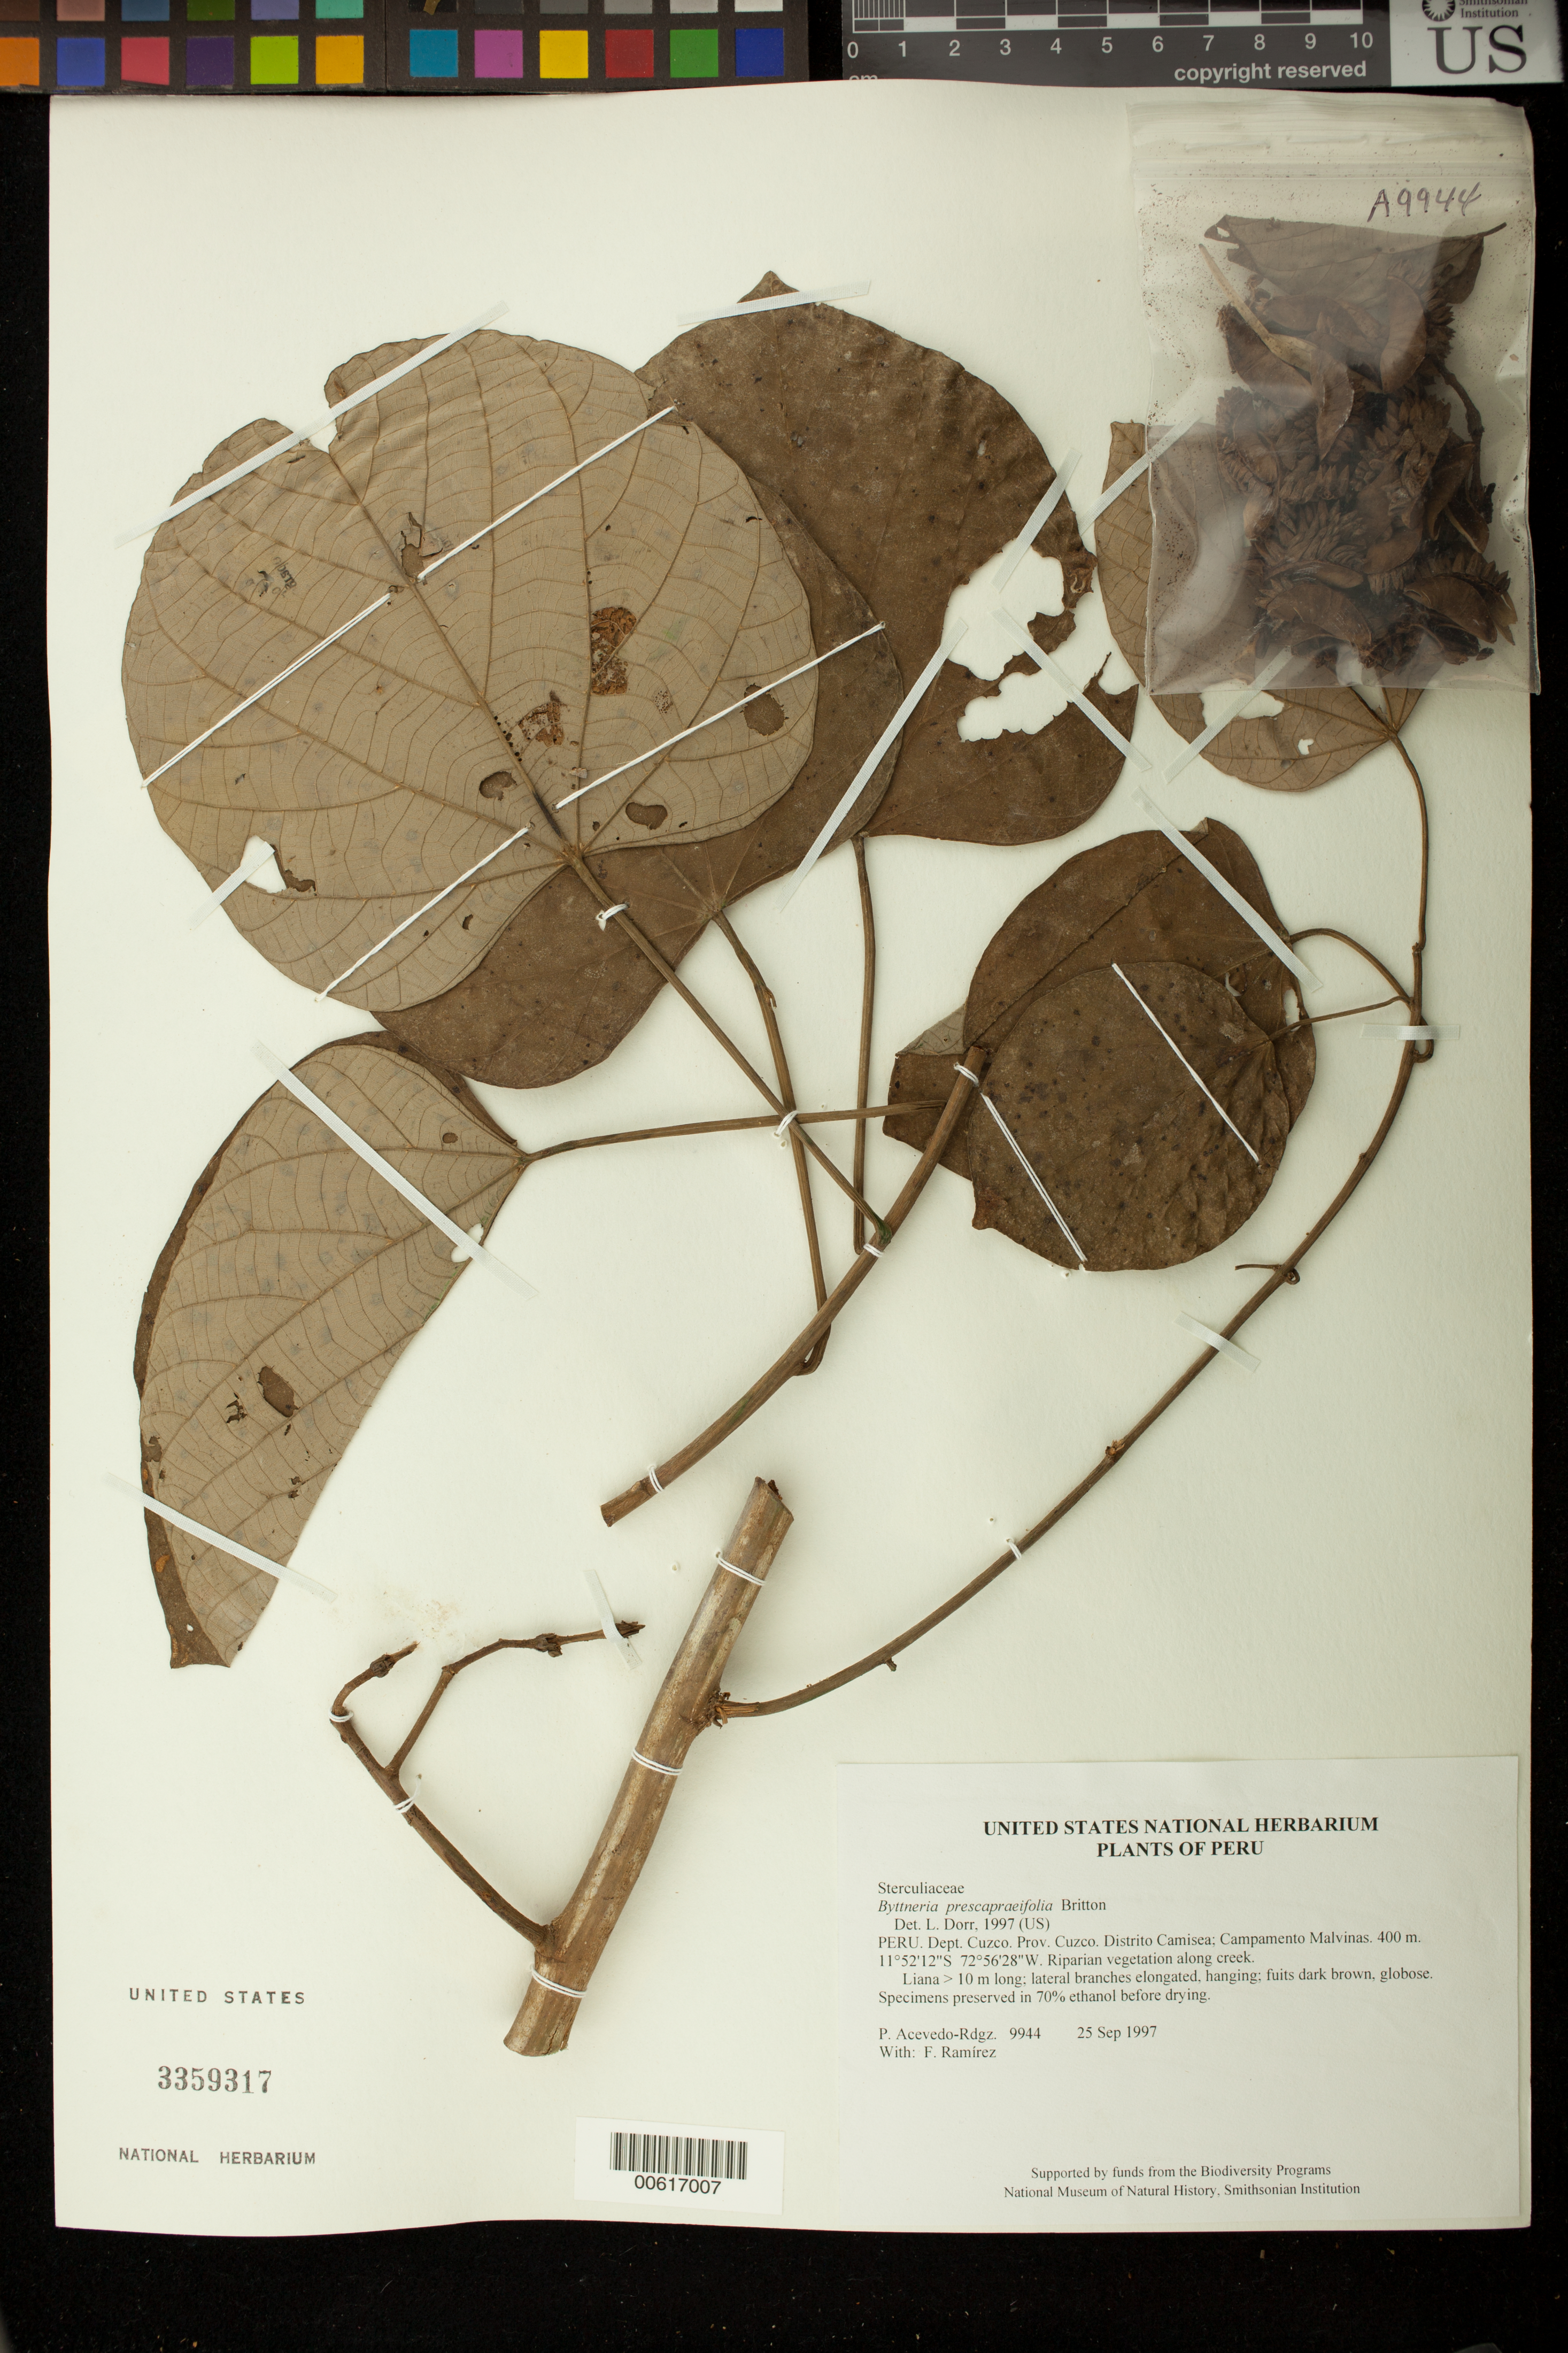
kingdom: Plantae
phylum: Tracheophyta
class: Magnoliopsida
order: Malvales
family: Malvaceae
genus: Byttneria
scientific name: Byttneria pescapriifolia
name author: Britton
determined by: Dorr, L. J., (BOT), Smithsonian Institution - National Museum of Natural History (UNITED STATES)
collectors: P. Acevedo-Rodr. & F. Ramirez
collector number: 9944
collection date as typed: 25 Sep 1997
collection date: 1997-09-25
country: Peru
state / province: Cusco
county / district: Cusco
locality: Distrito Camisea; Campamento Malvinas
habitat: Riparian vegetation along creek.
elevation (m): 400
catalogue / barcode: US 3359317